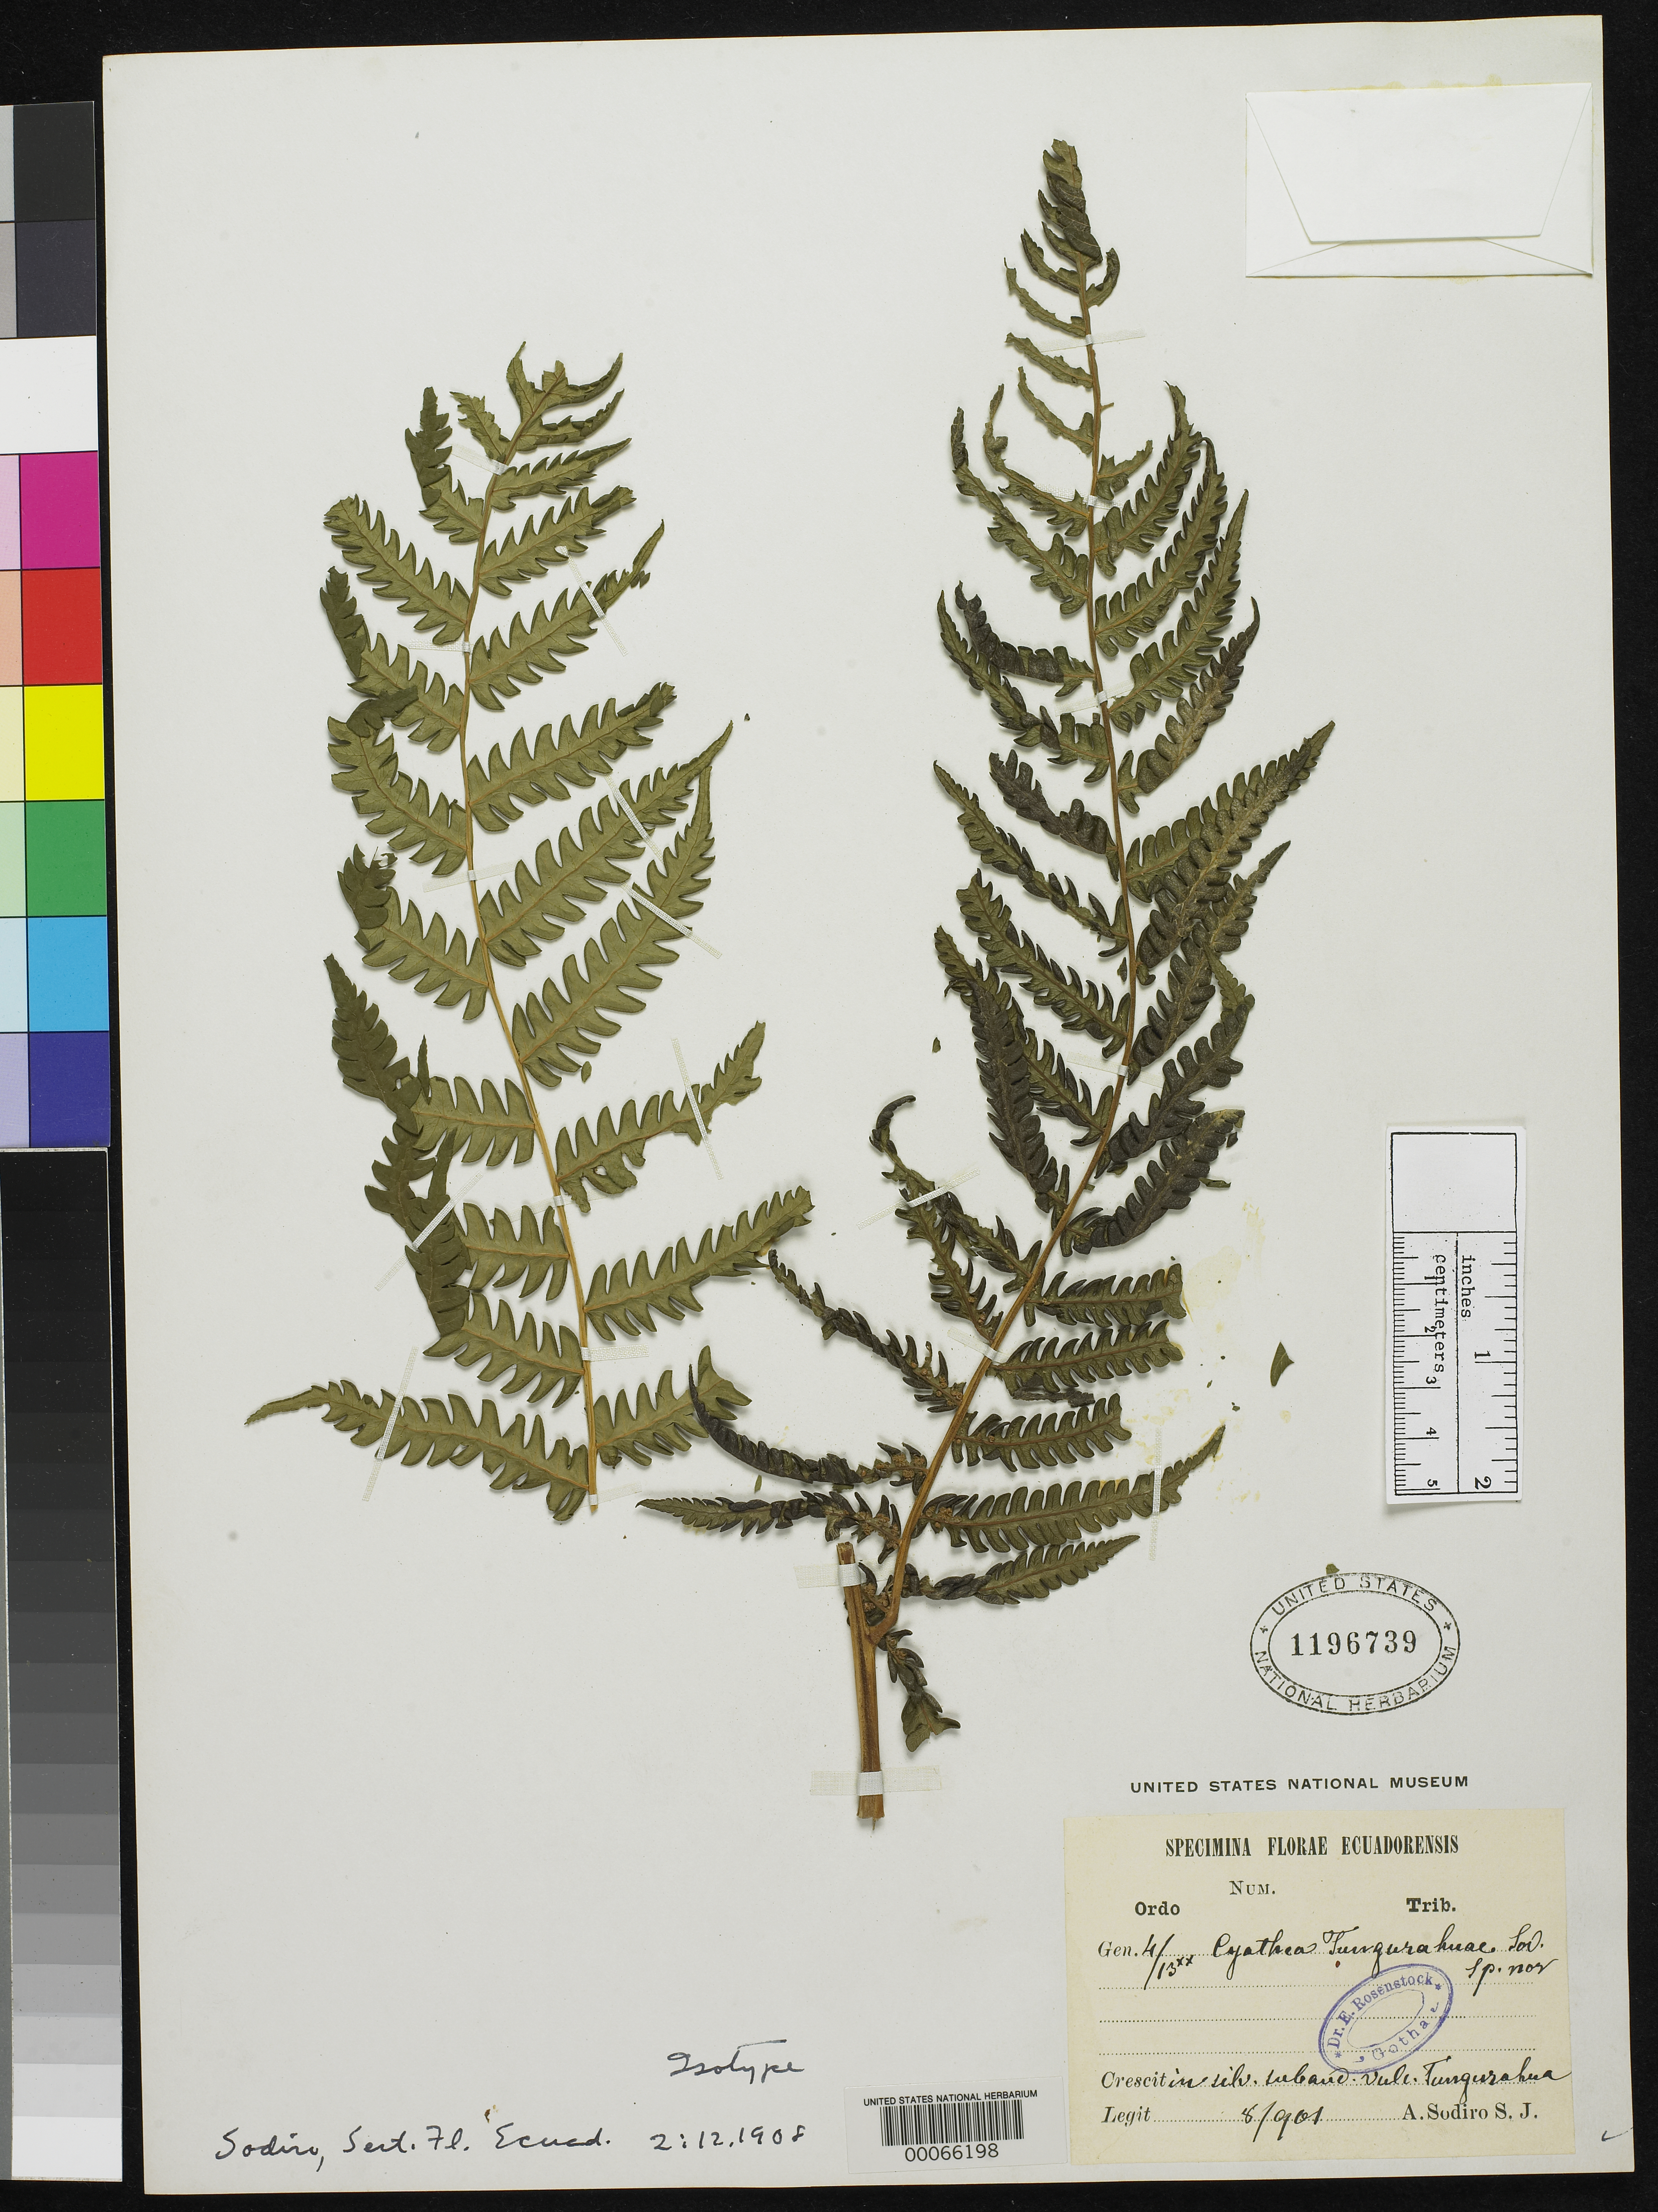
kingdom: Plantae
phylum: Tracheophyta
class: Polypodiopsida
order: Cyatheales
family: Cyatheaceae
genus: Cyathea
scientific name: Cyathea tungurahuae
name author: Sodiro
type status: Type Collection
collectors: L. Sodiro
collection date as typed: Aug 1901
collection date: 1901-08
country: Ecuador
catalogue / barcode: US 1196739